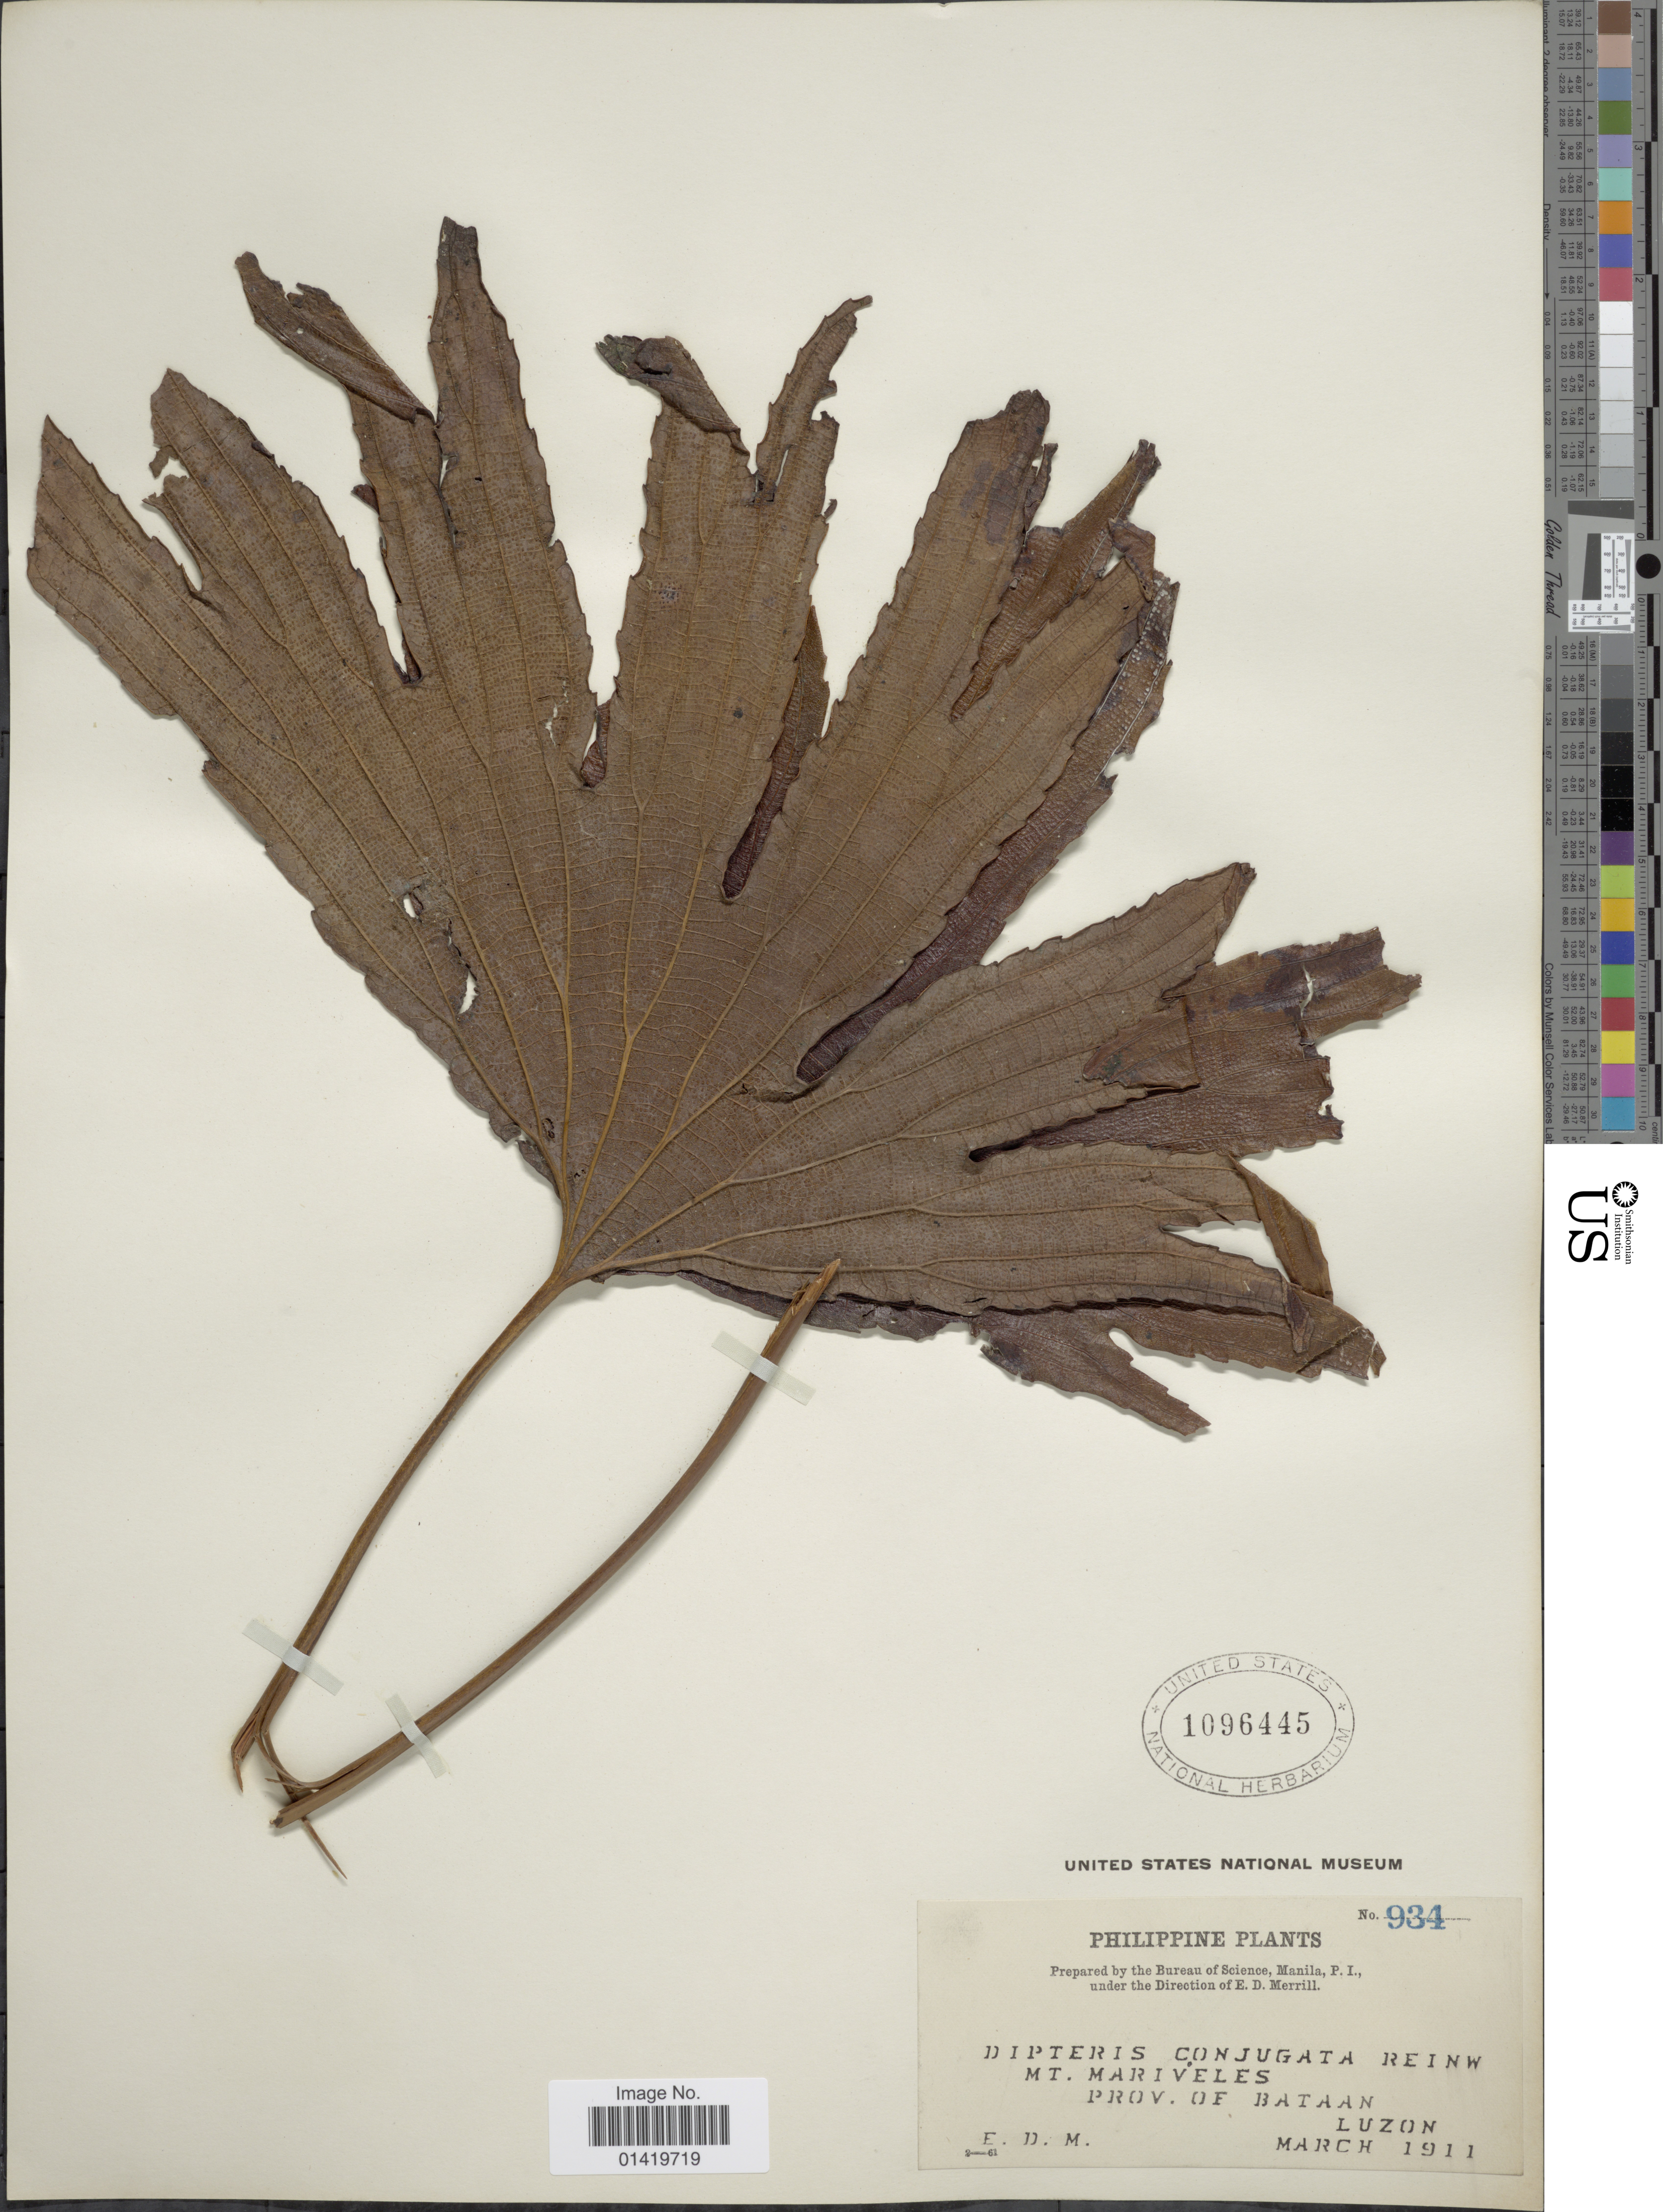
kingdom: Plantae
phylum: Tracheophyta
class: Polypodiopsida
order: Gleicheniales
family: Dipteridaceae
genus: Dipteris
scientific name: Dipteris conjugata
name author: Reinw.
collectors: E. D. Merrill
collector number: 934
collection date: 1911-03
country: Philippines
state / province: Cagayan Valley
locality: Mt. Mariveles prov. of Bataan Luzon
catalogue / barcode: US 1096445